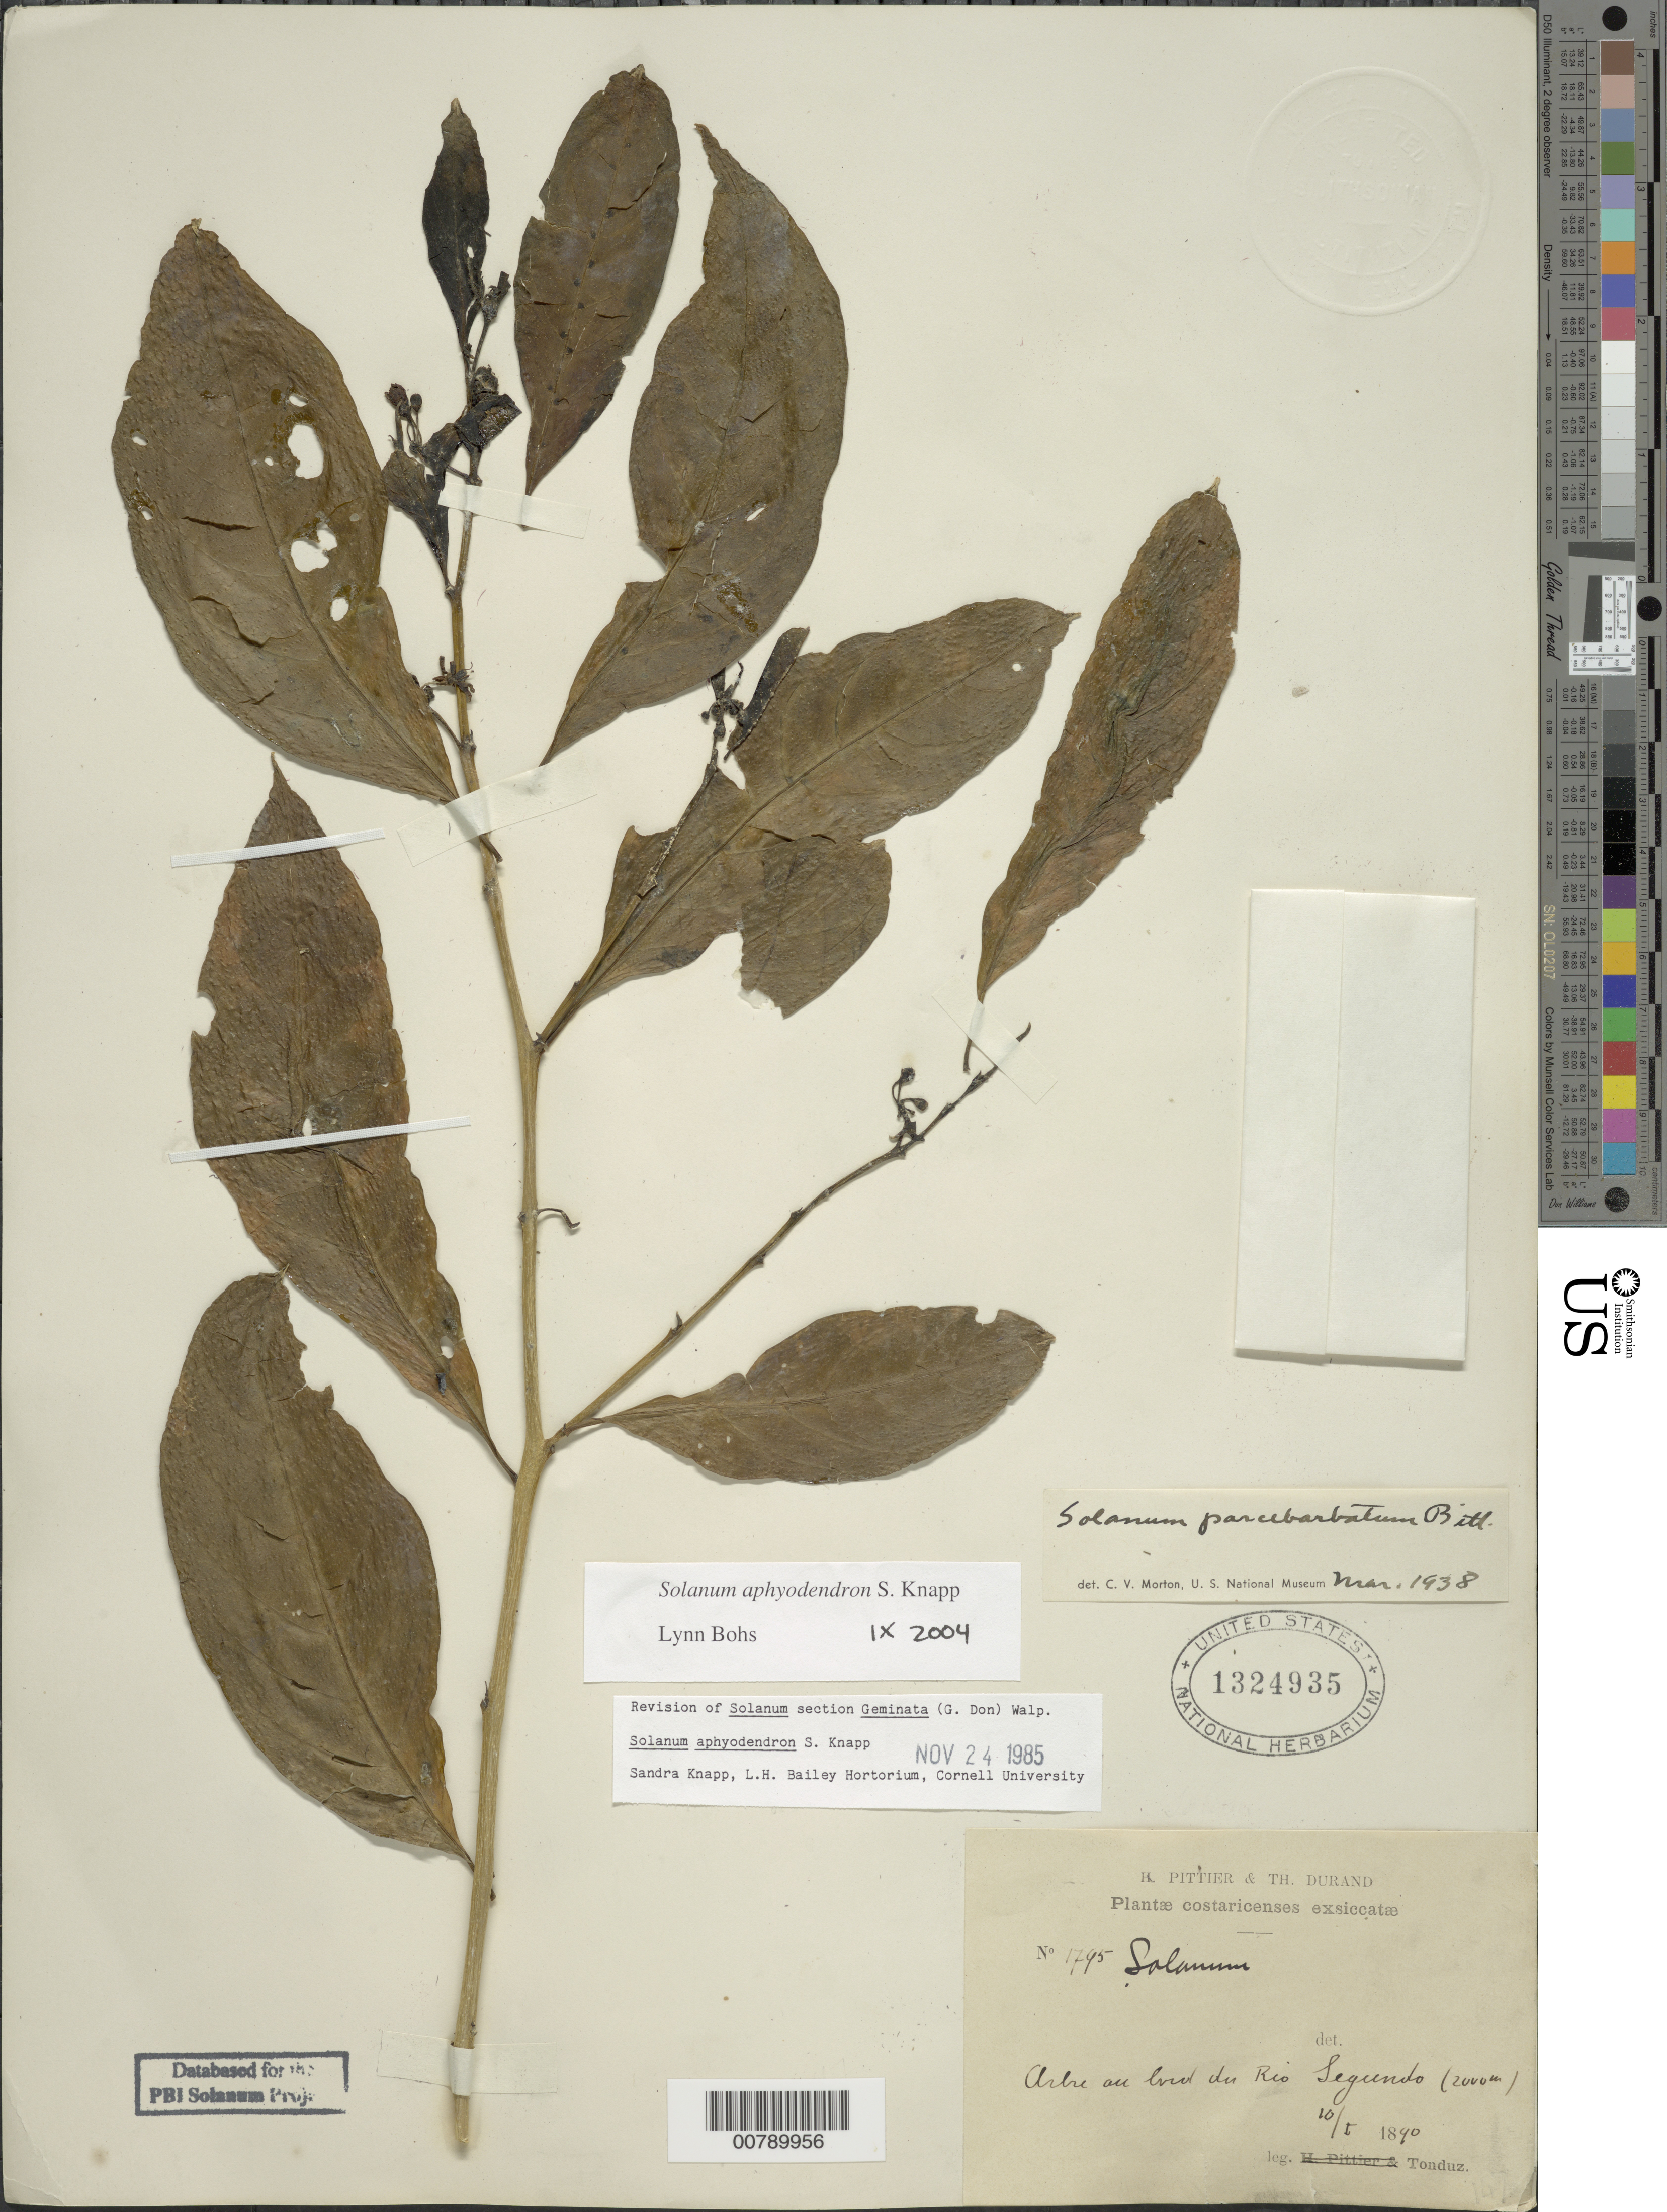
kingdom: Plantae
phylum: Tracheophyta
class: Magnoliopsida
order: Solanales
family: Solanaceae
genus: Solanum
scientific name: Solanum aphyodendron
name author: S. Knapp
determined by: Bohs, L. A.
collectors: A. Tonduz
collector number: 1795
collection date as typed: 10 May 1890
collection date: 1890-05-10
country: Costa Rica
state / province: San José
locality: au bord du Rio Segundo.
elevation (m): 2000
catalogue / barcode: US 1324935